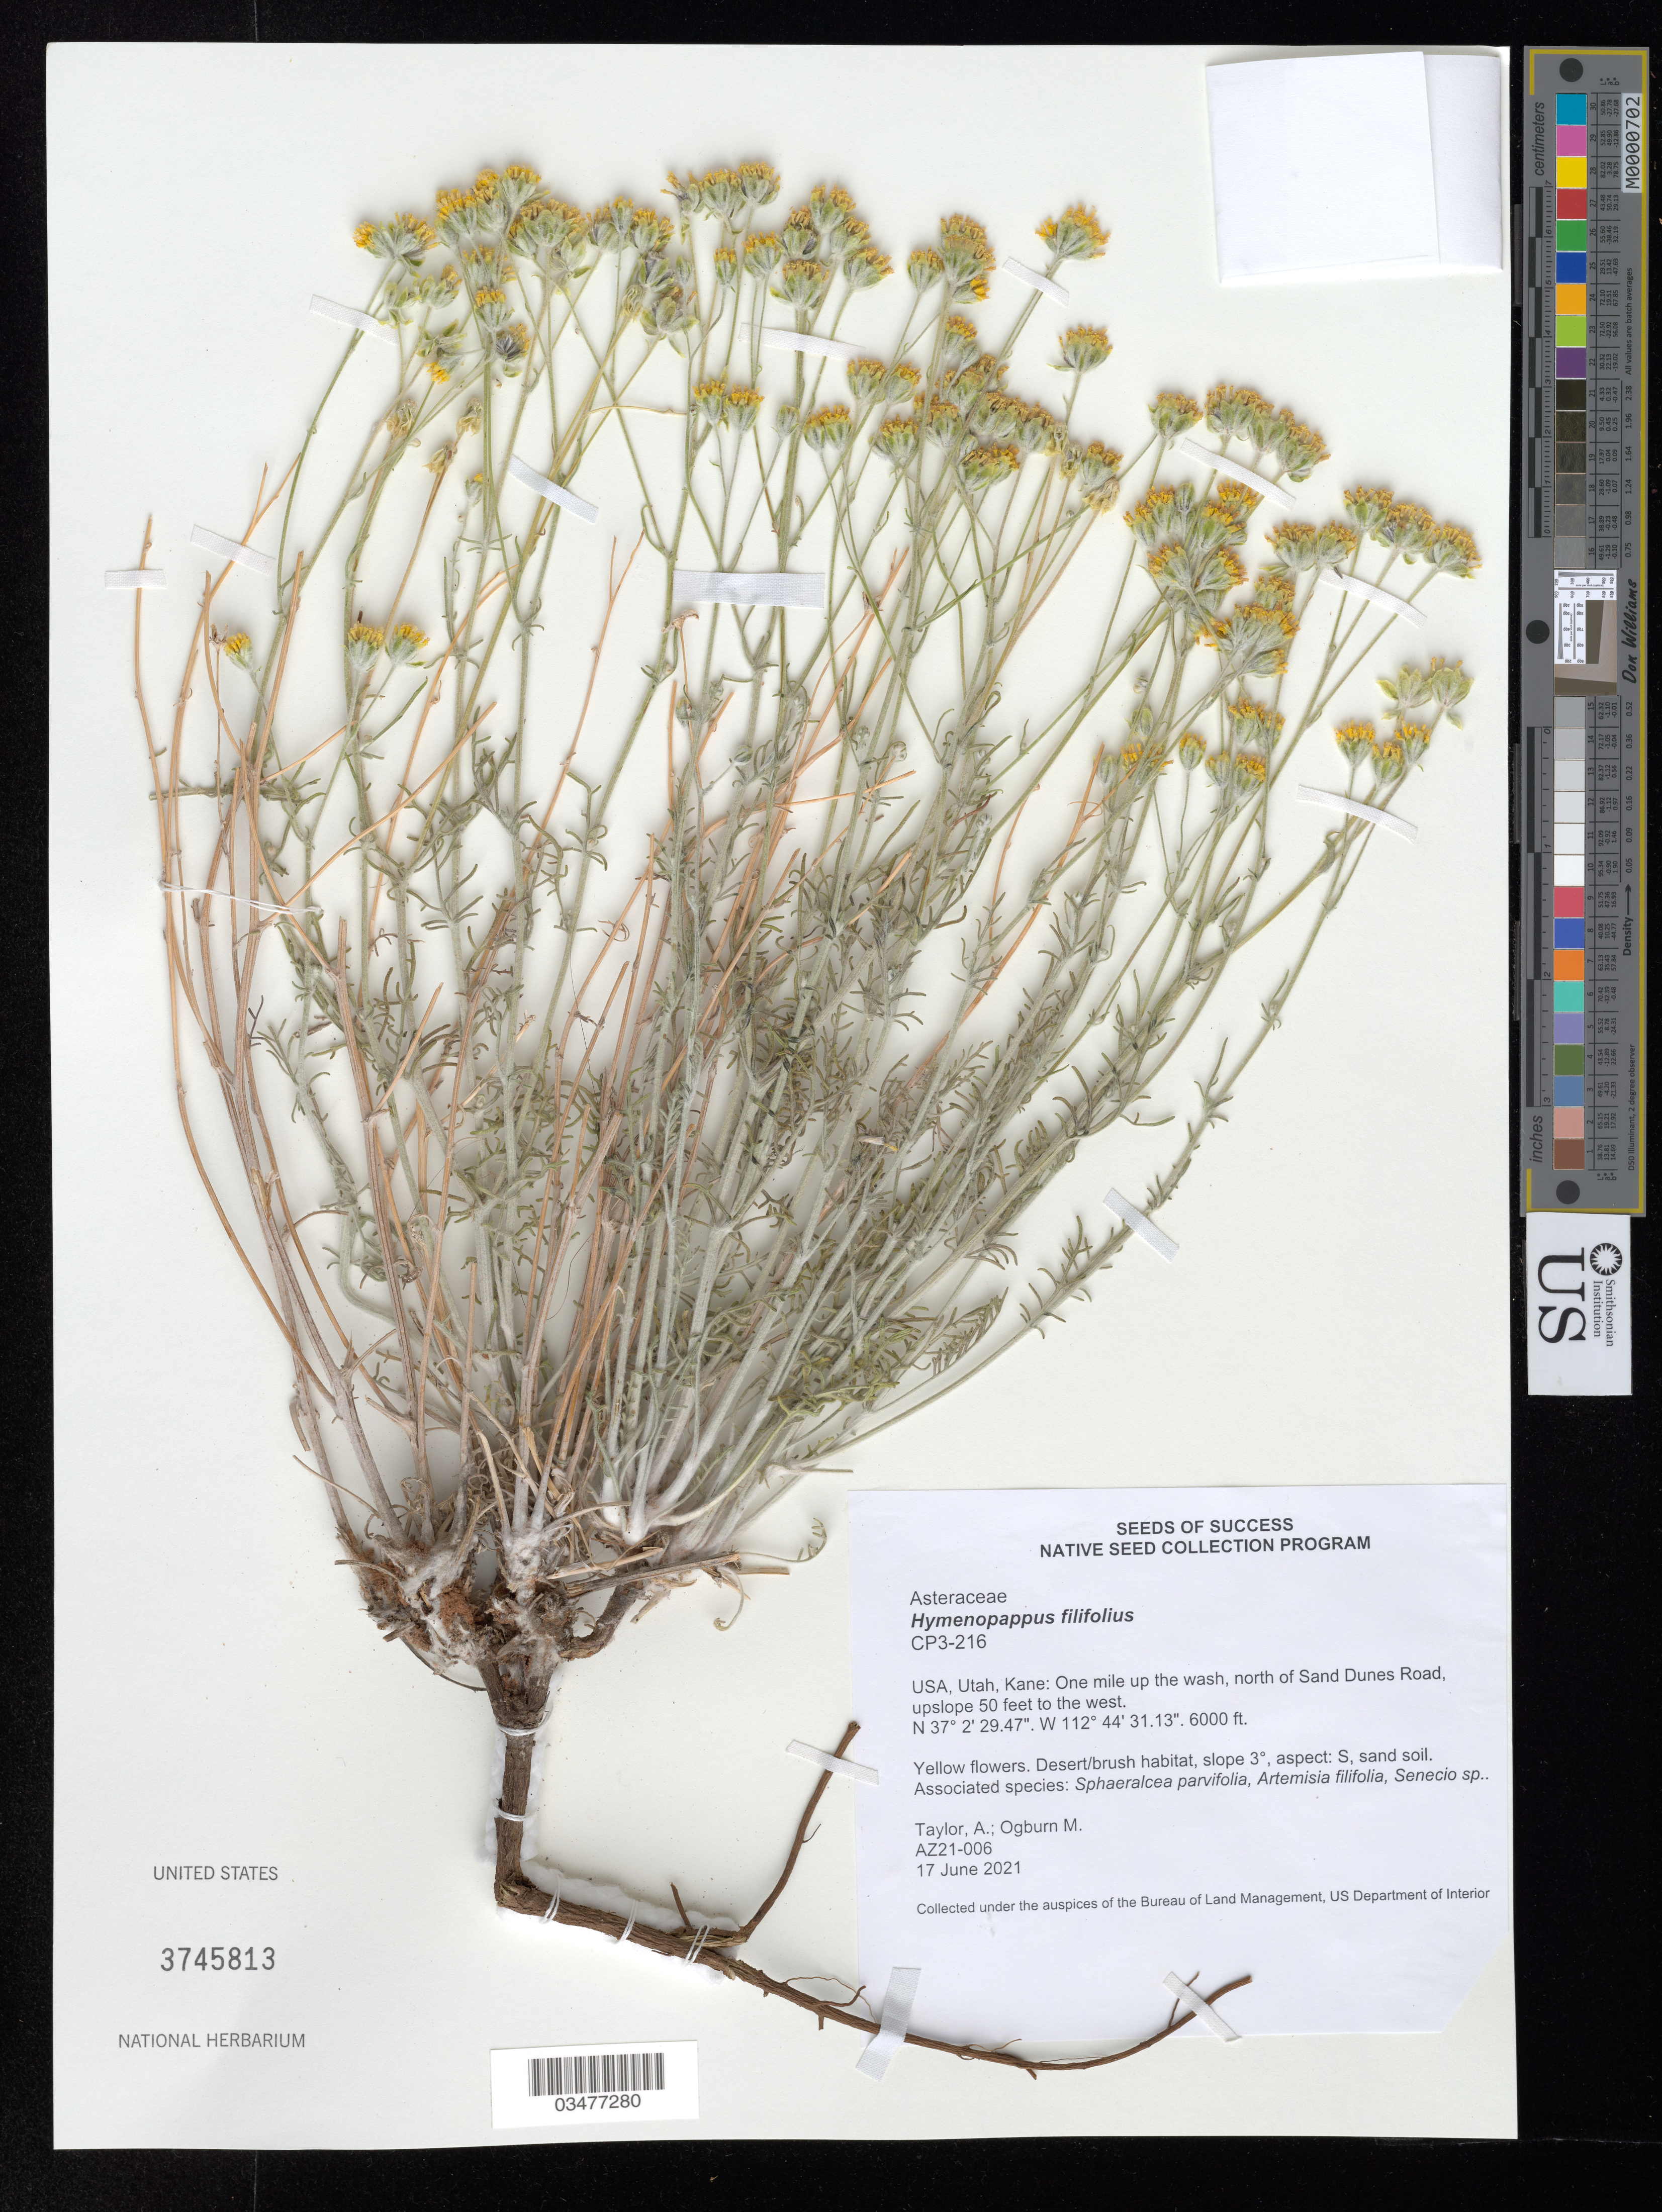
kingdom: Plantae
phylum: Tracheophyta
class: Magnoliopsida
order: Asterales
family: Asteraceae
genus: Hymenopappus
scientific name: Hymenopappus filifolius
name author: Hook.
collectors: A. Taylor & M. Ogburn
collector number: AZ21-006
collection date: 2021-06-17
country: United States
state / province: Utah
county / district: Kane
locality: W of Sand Dunes Road about one mile up the wash, upslope 50 feet to the west.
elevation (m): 1829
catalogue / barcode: US 3745813